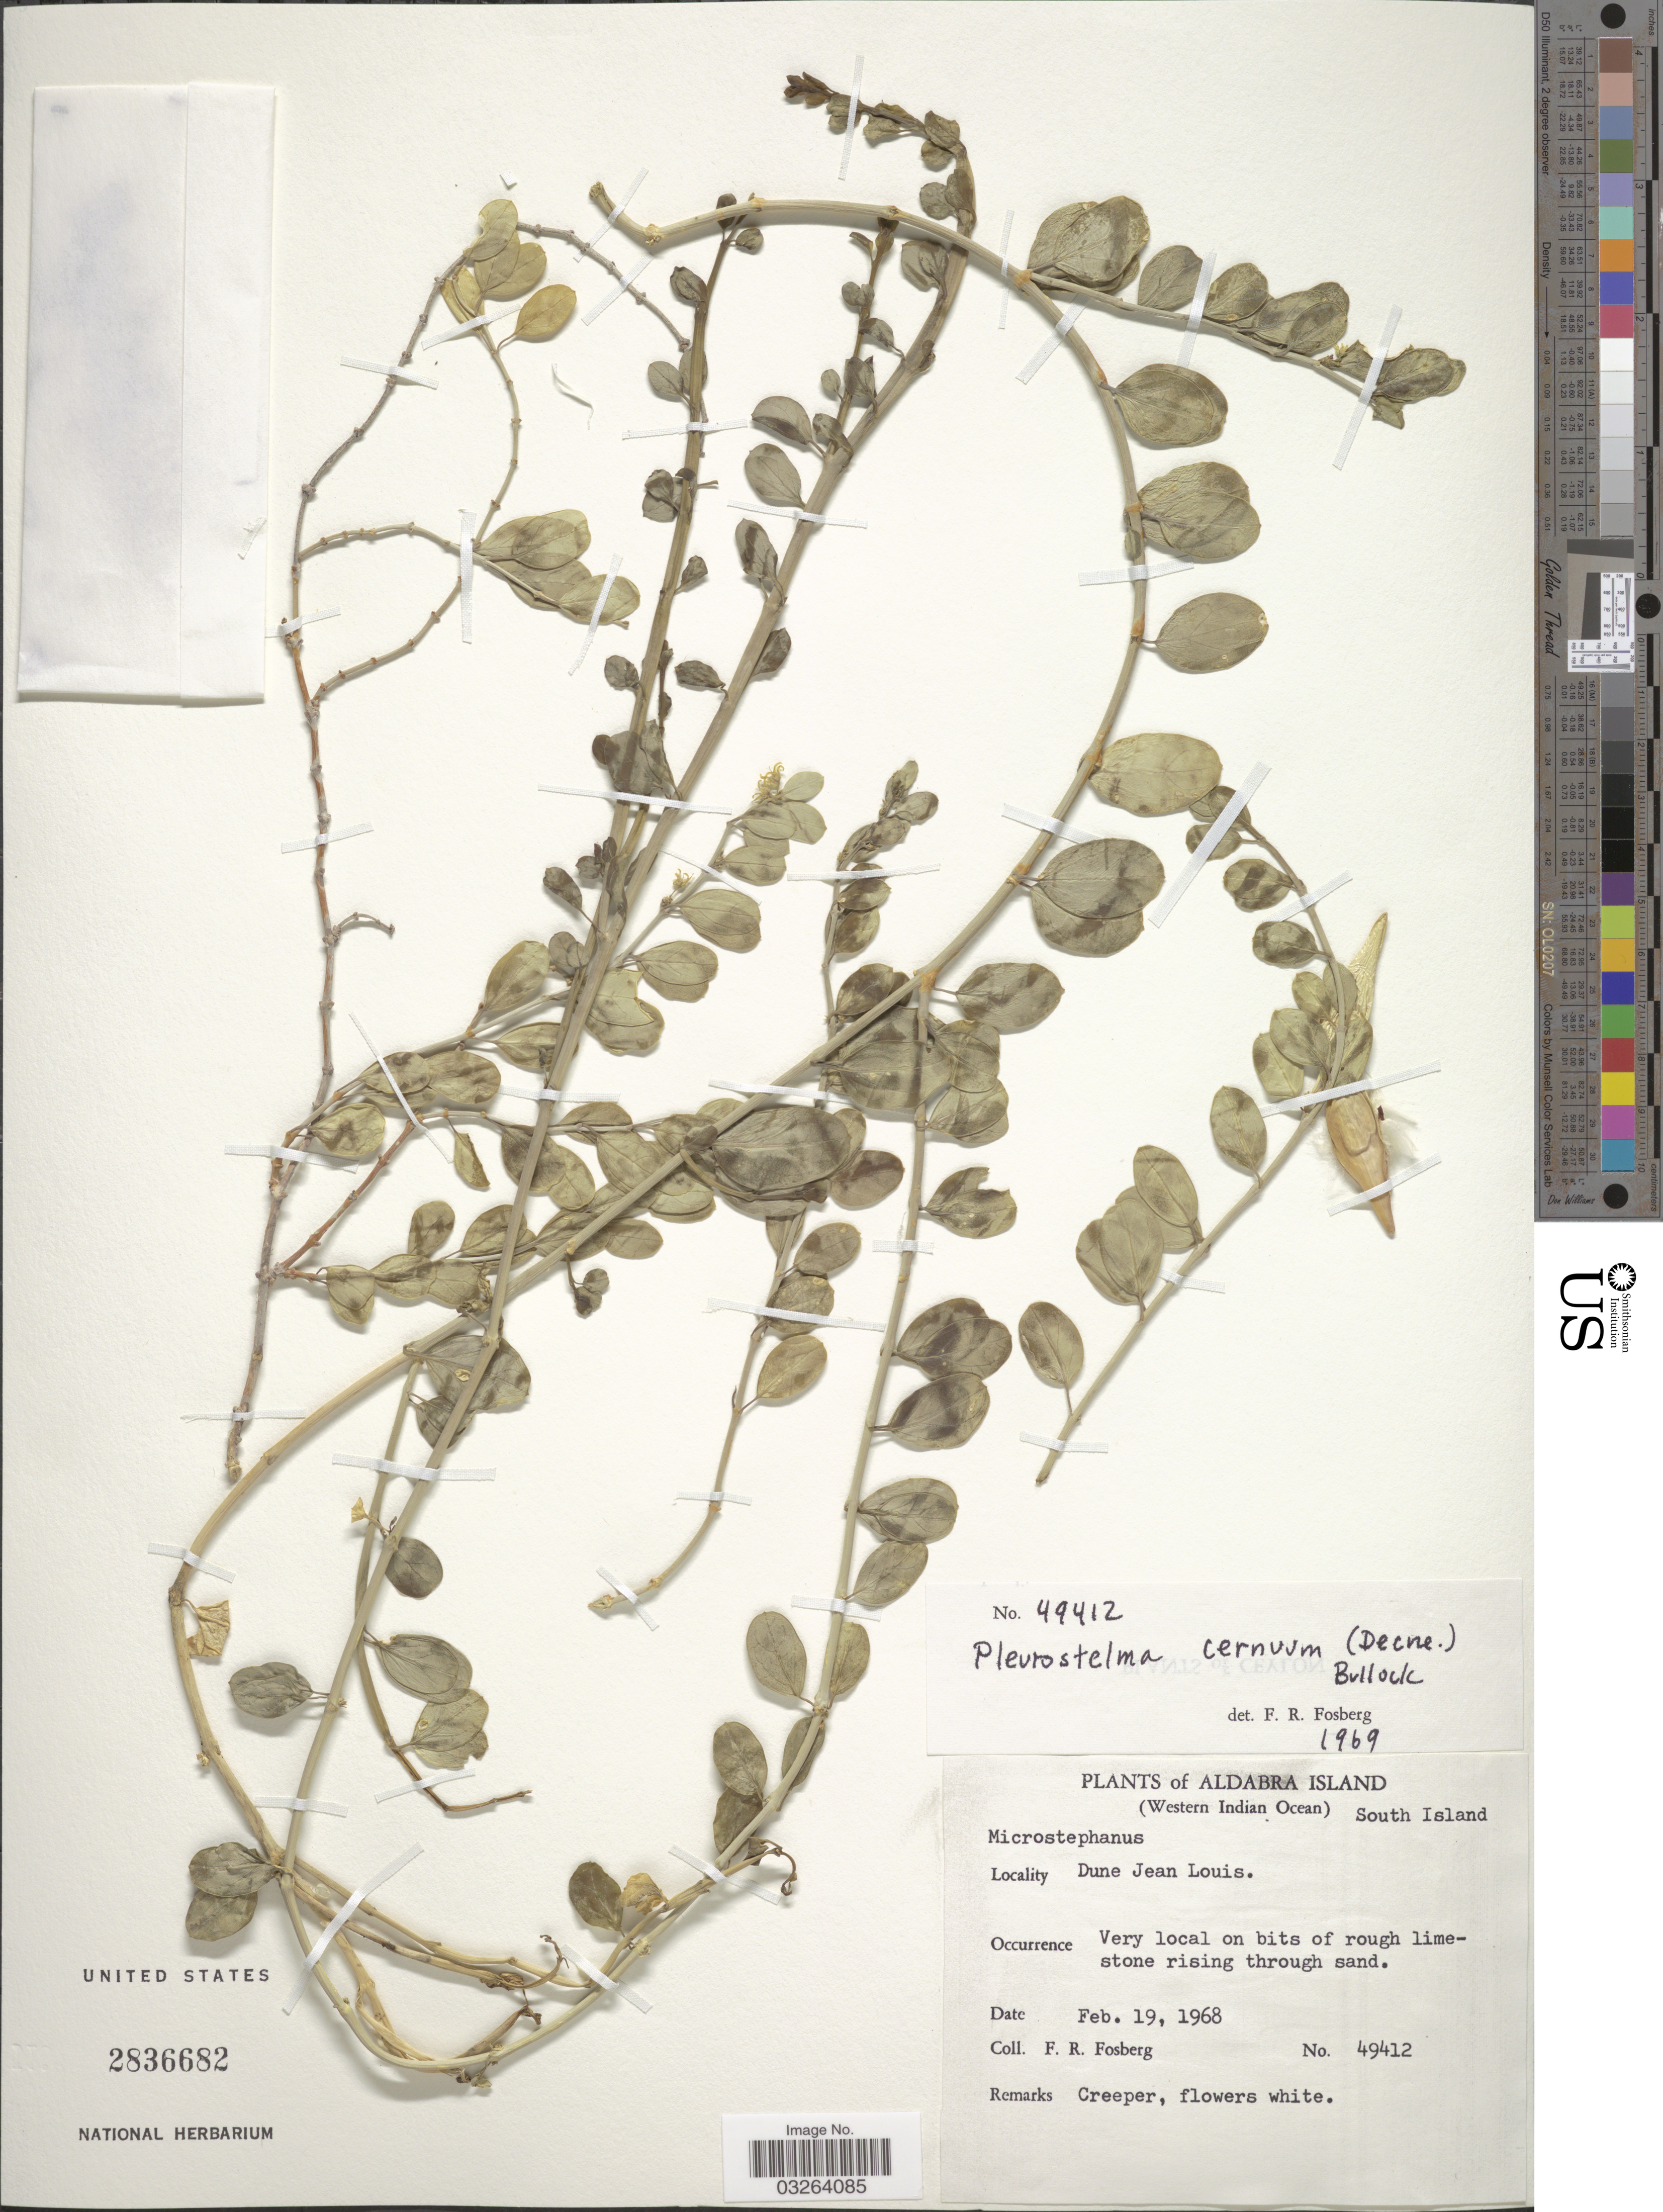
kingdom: Plantae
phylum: Tracheophyta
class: Magnoliopsida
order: Gentianales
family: Apocynaceae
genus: Pleurostelma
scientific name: Pleurostelma cernuum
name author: (Decne.) Bullock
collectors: F. R. Fosberg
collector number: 49412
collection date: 1968-02-19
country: Seychelles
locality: Aldabra Island (Western Indian Ocean) South Island. Dune Jean Louis.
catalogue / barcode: US 2836682